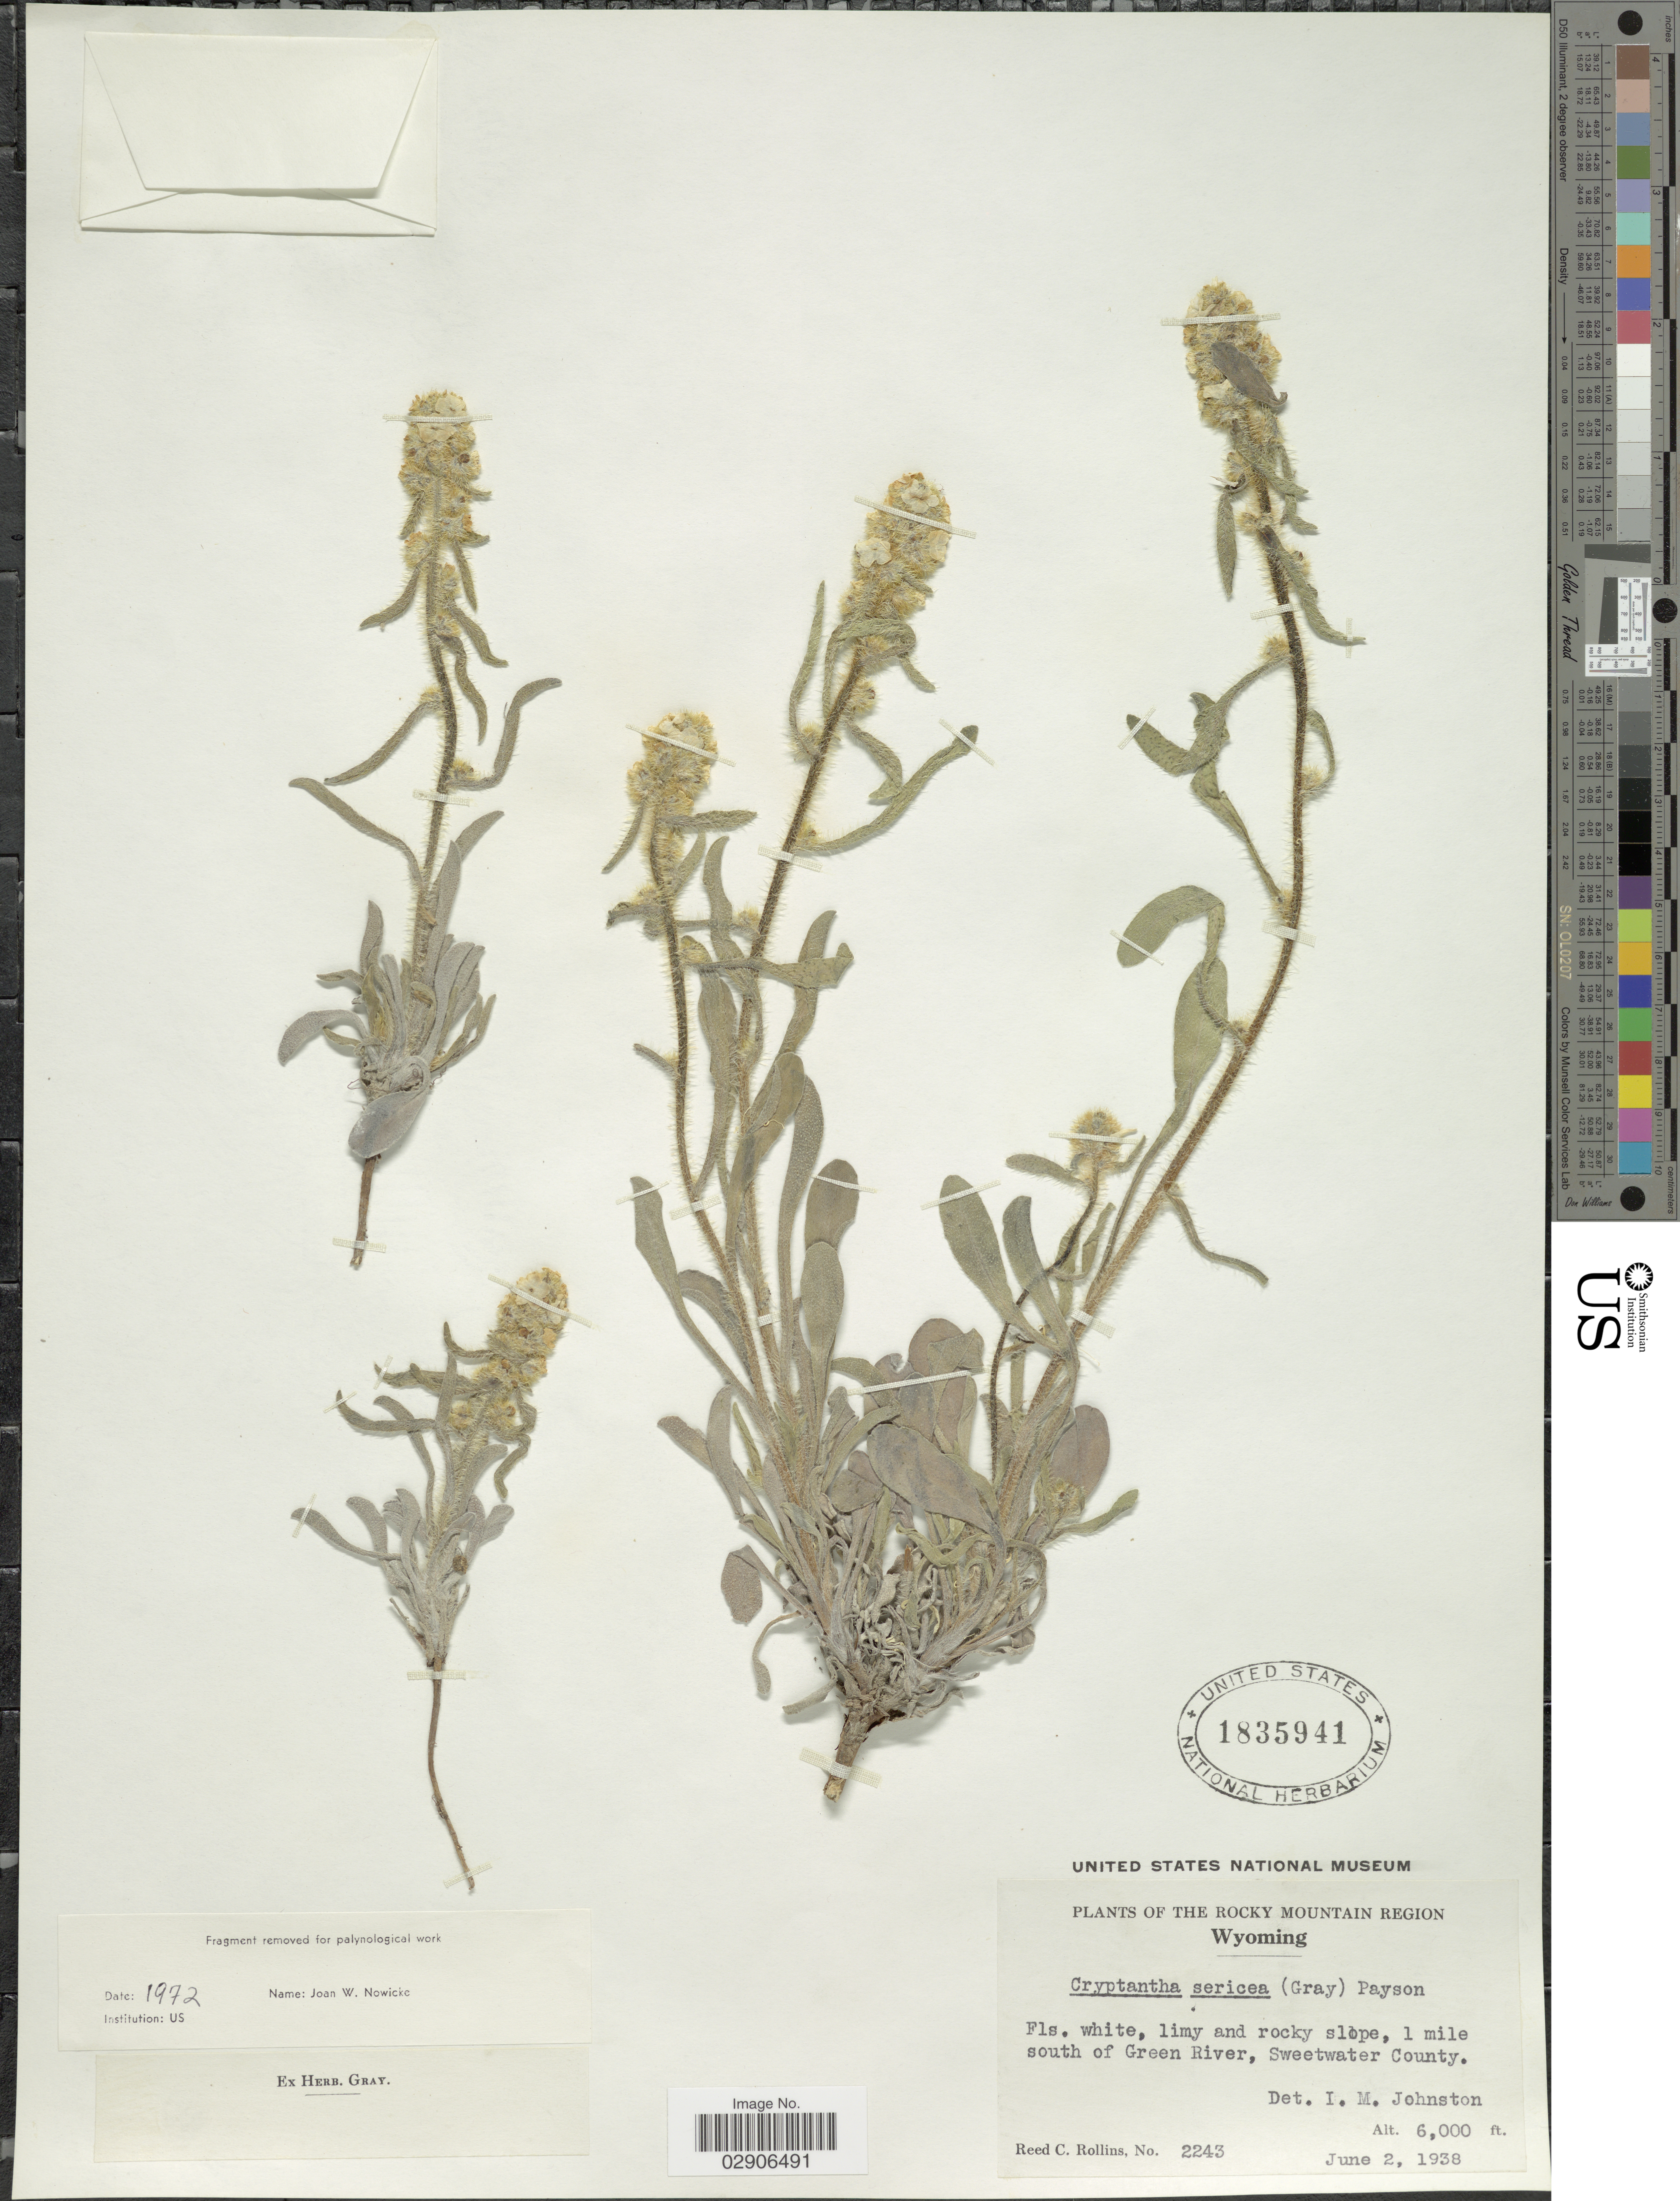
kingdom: Plantae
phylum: Tracheophyta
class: Magnoliopsida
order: Boraginales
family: Boraginaceae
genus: Oreocarya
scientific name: Oreocarya sericea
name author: (A. Gray) Greene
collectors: R. C. Rollins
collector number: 2243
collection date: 1938-06-02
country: United States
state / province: Wyoming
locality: The Rocky Mountain Region. 1 mile south of Green River, Sweetwater County.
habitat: limy and rocky slope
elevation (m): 1829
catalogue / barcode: US 1835941